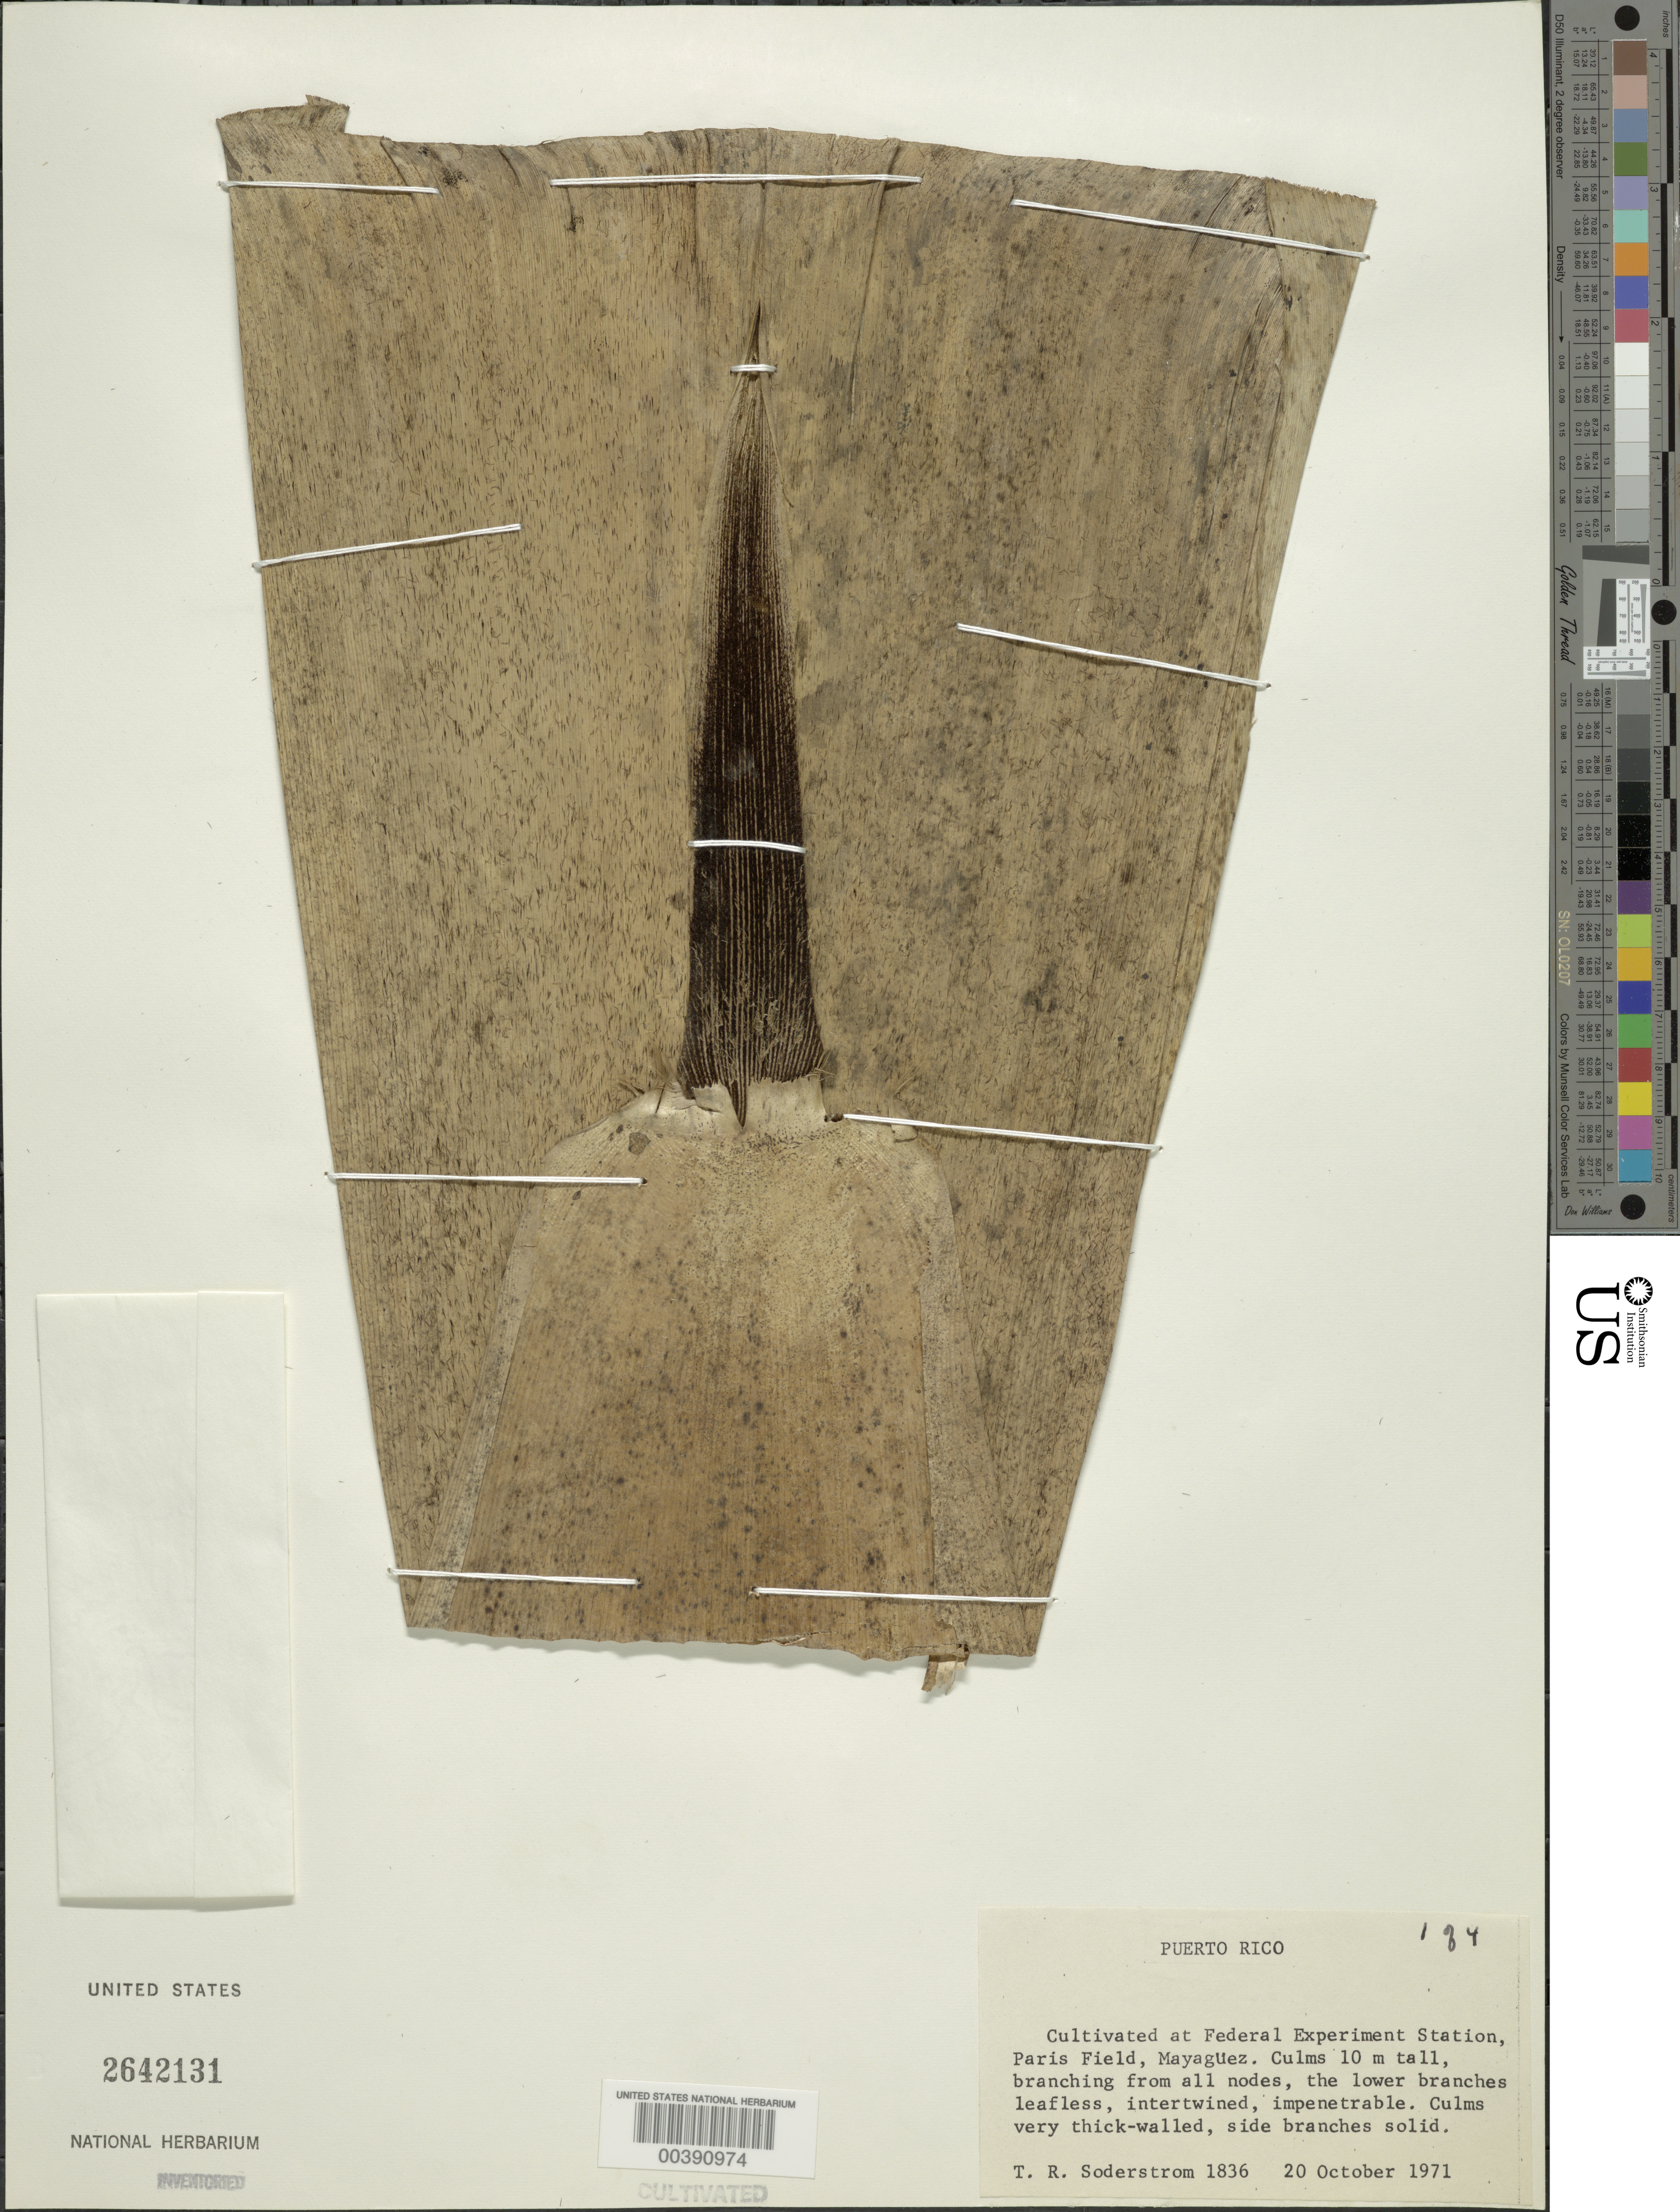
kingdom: Plantae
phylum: Tracheophyta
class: Liliopsida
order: Poales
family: Poaceae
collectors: T. R. Soderstrom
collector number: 1836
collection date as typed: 20 Oct 1971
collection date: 1971-10-20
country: Puerto Rico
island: Greater Antilles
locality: Mayaguez, federal experiment station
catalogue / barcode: US 2642131